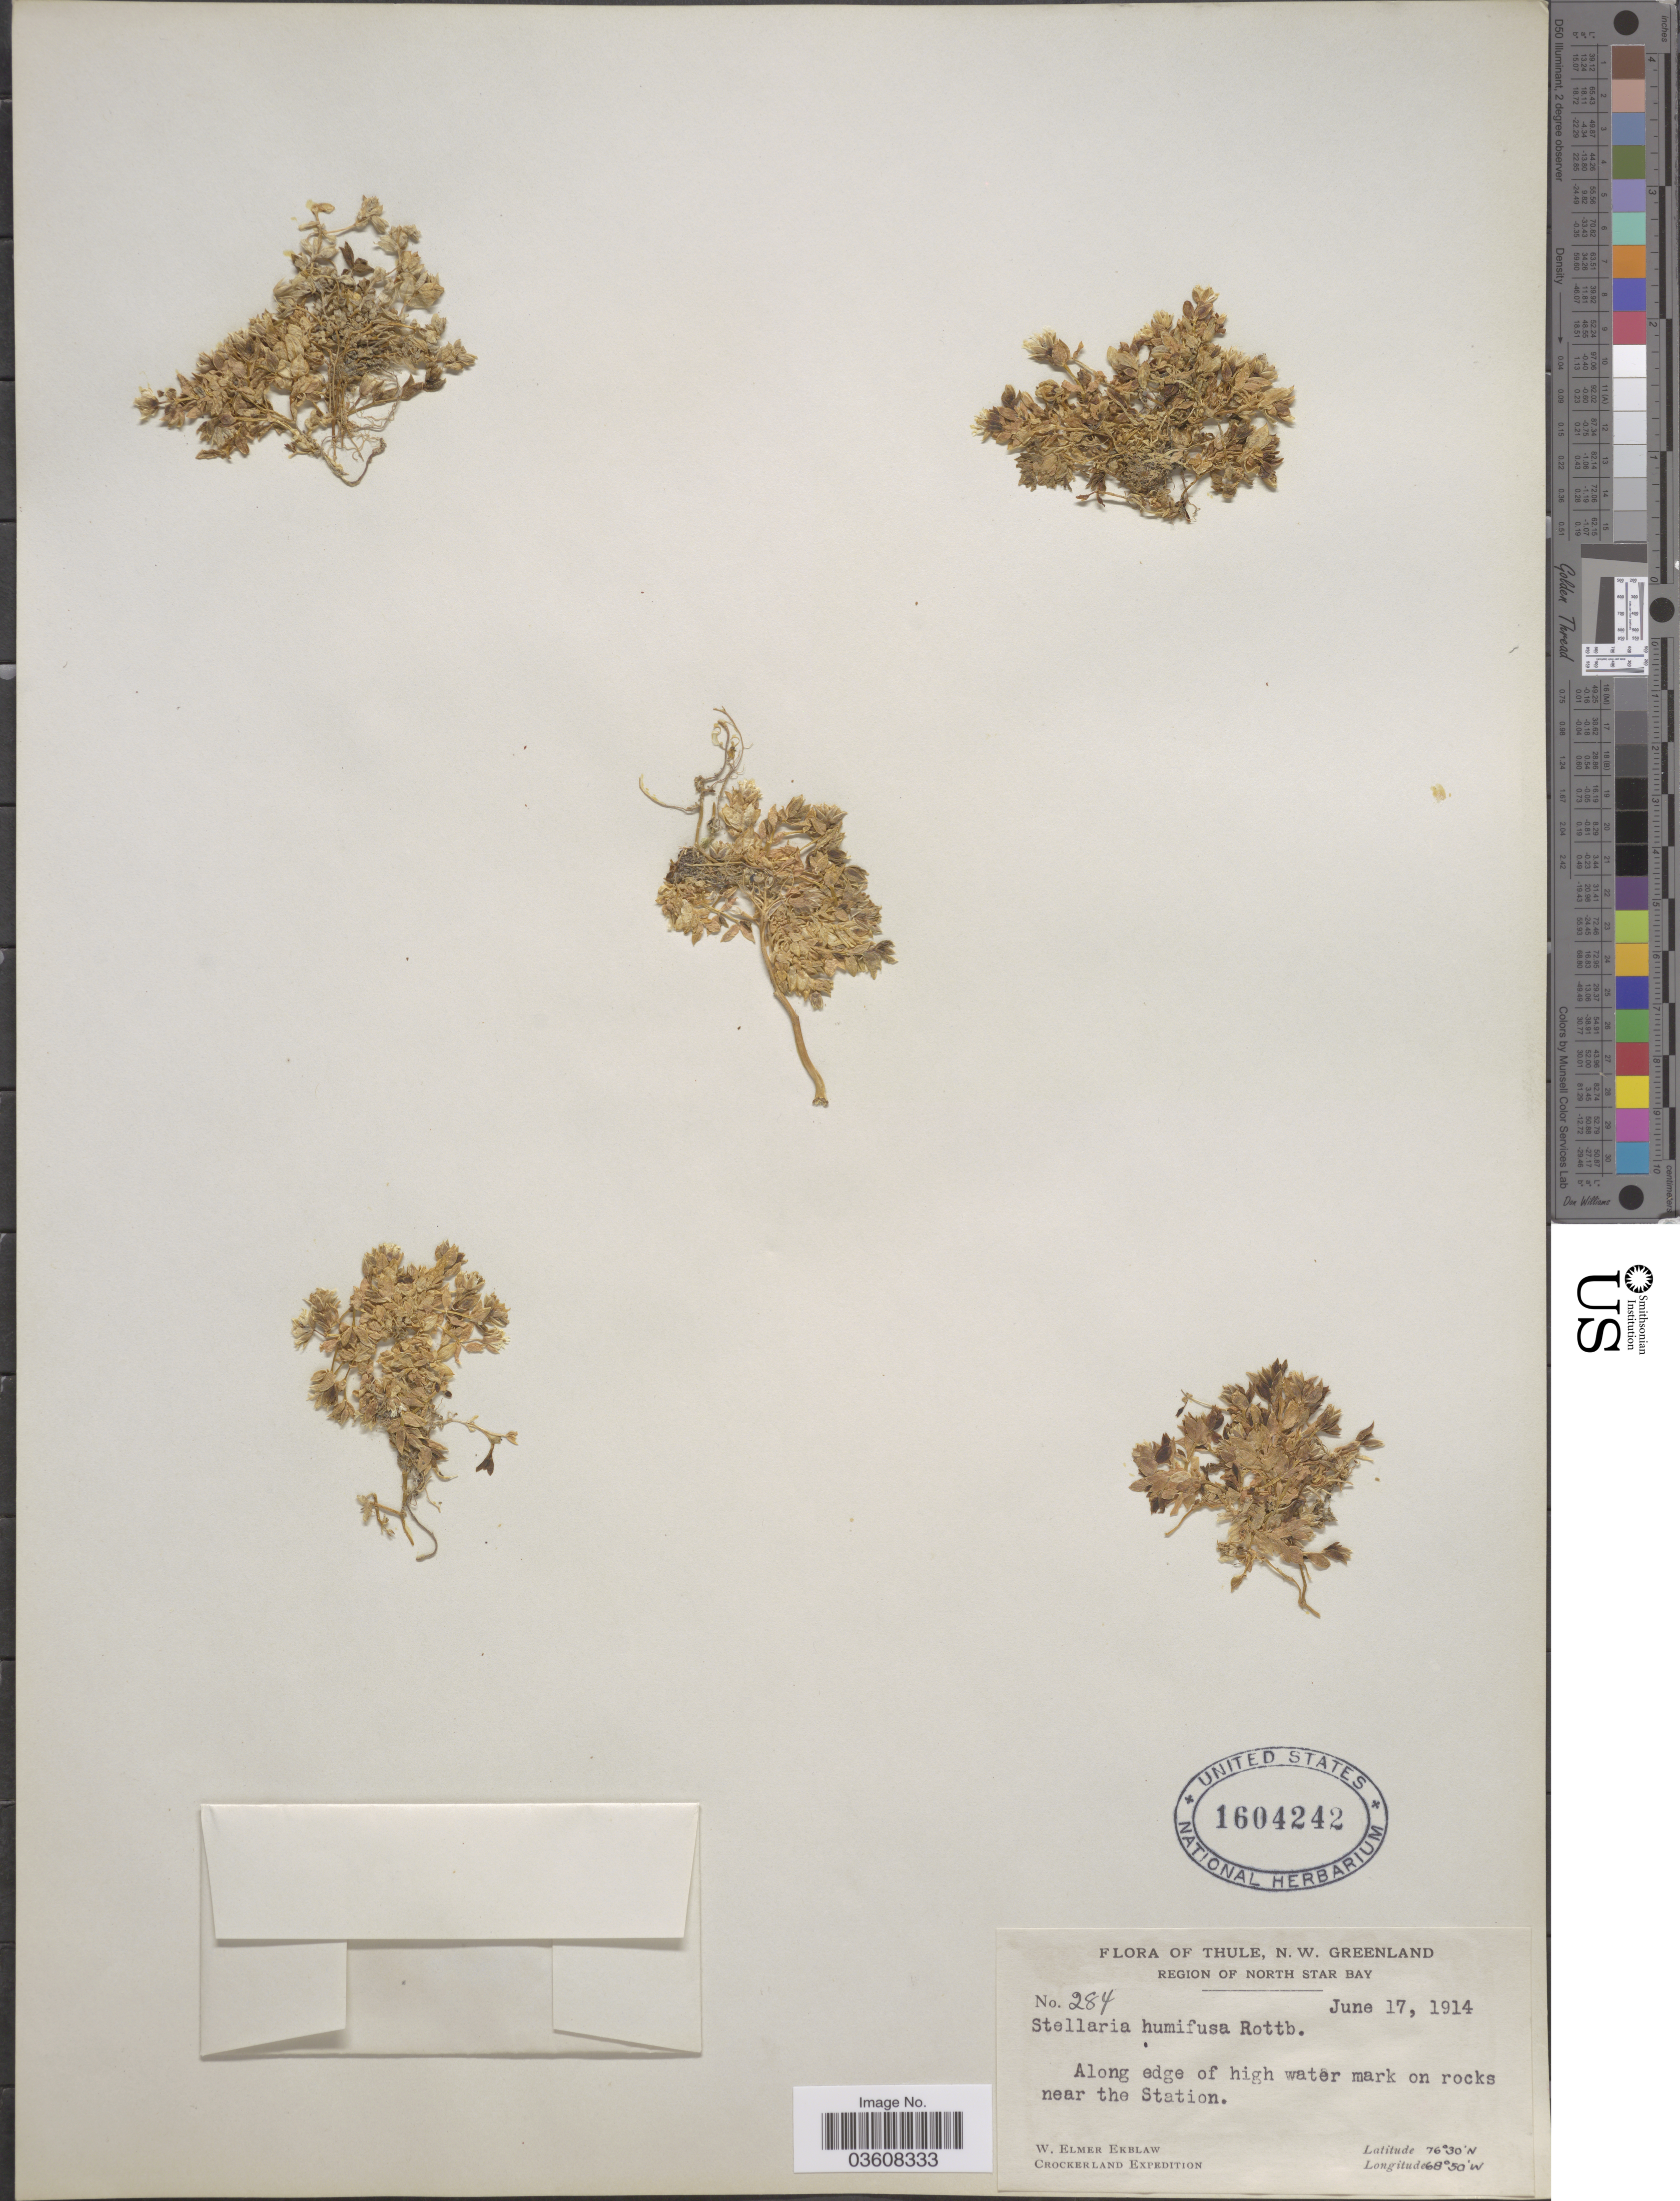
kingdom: Plantae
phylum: Tracheophyta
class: Magnoliopsida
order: Caryophyllales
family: Caryophyllaceae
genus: Stellaria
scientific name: Stellaria humifusa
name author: Rottb.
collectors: W. Ekblaw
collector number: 284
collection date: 1914-06-17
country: Greenland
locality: Thule, N.W. Greenland. Region of North Star Bay. Along edge of high water mark on rocks near the Station.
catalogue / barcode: US 1604242